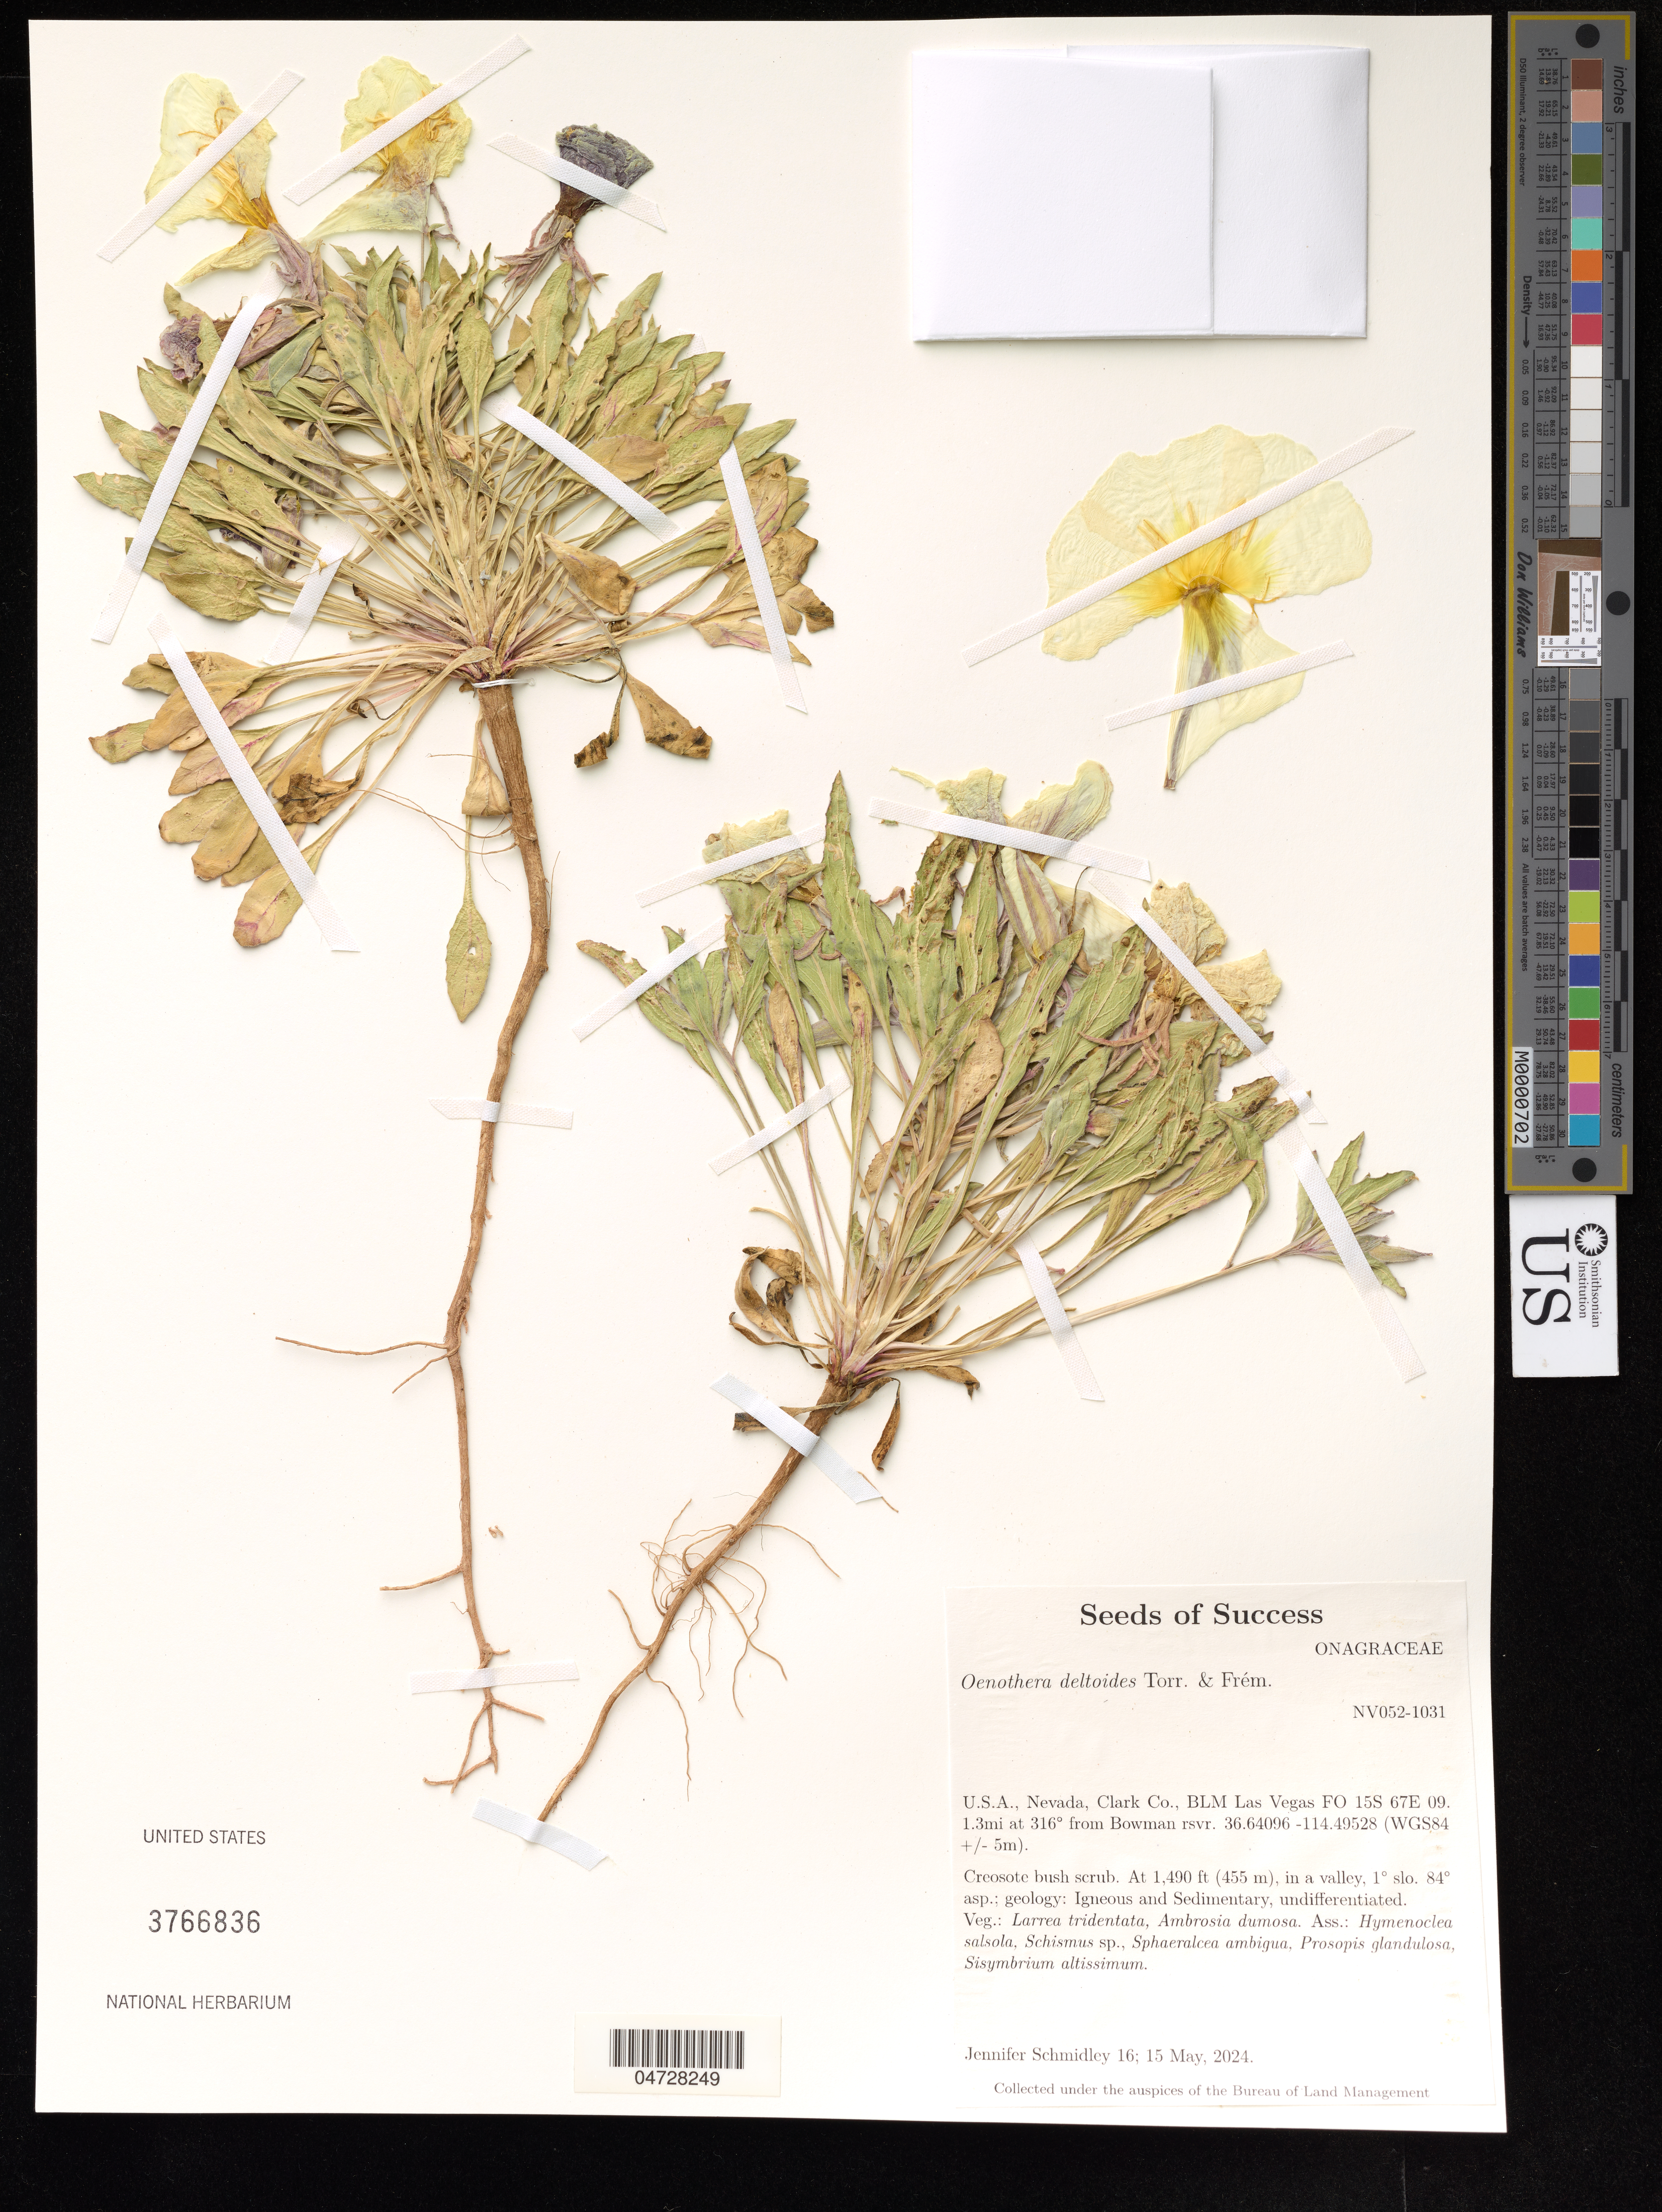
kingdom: Plantae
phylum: Tracheophyta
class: Magnoliopsida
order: Myrtales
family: Onagraceae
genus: Oenothera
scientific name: Oenothera deltoides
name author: Torr. & Frém.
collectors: J. Schmidley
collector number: NV052-1031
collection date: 2024-05-15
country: United States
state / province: Nevada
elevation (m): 454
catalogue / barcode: US 3766836